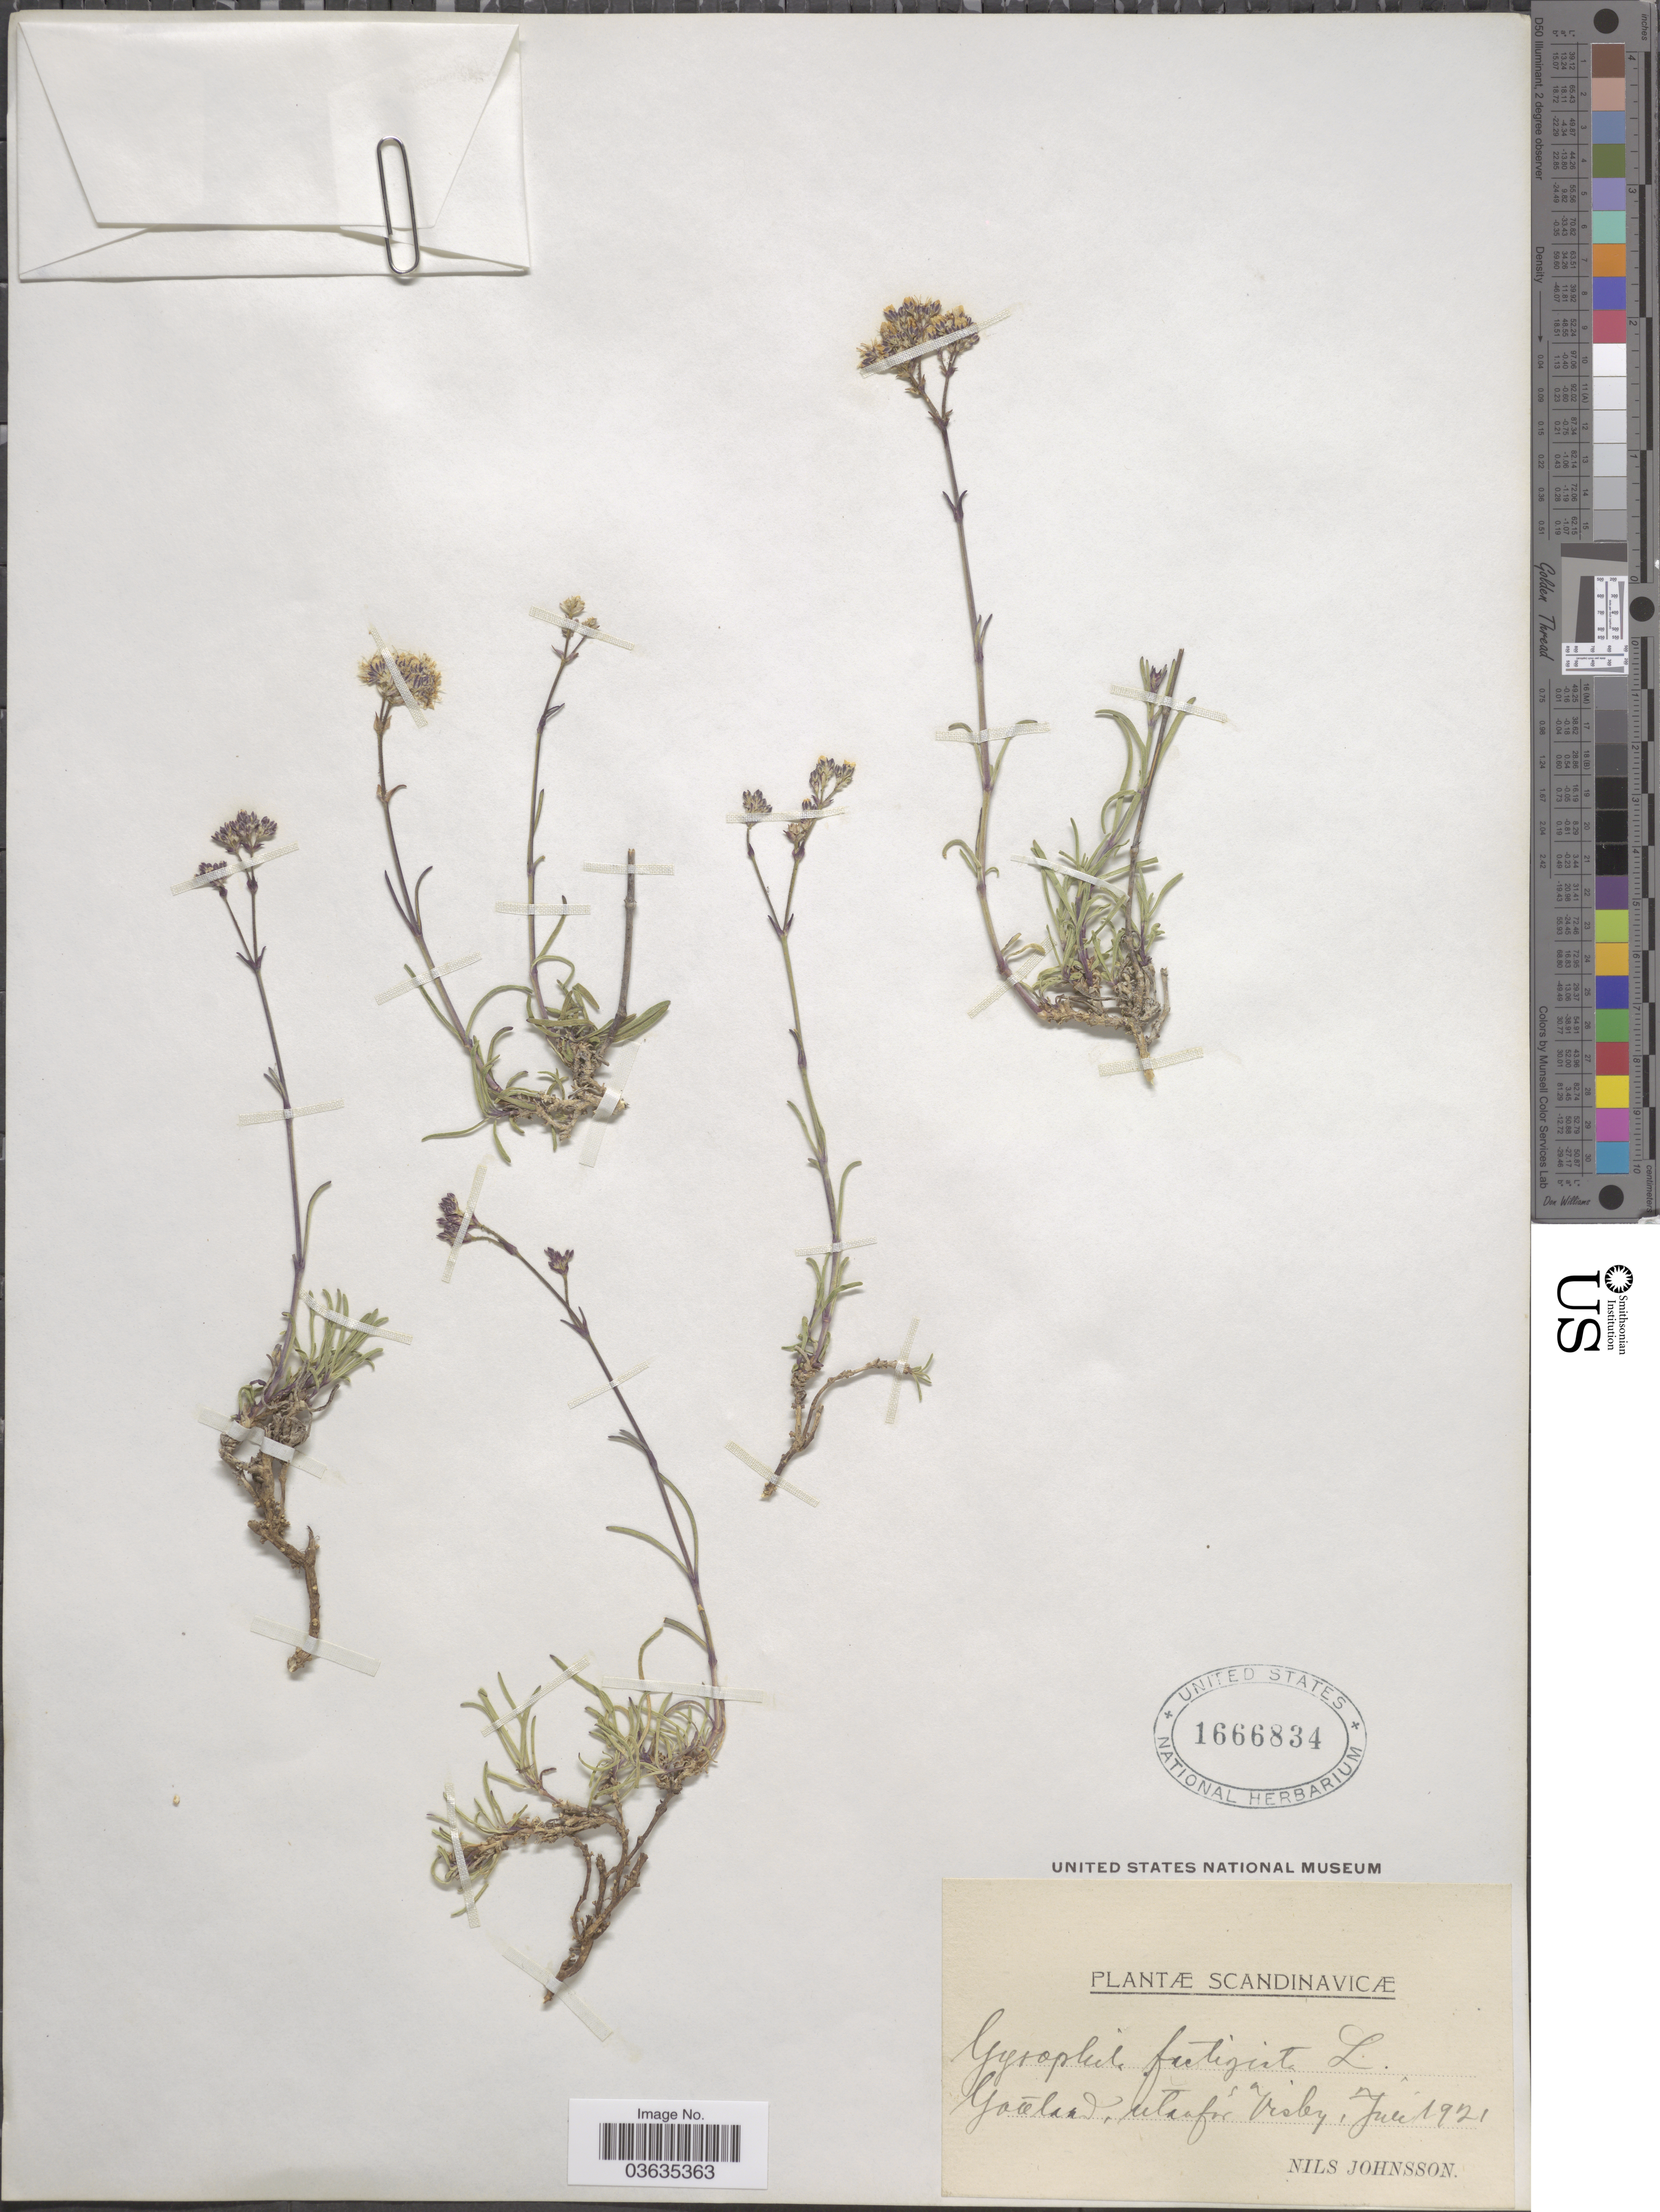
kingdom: Plantae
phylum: Tracheophyta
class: Magnoliopsida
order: Caryophyllales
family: Caryophyllaceae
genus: Gypsophila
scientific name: Gypsophila fastigiata var. fastigiata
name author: L.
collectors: N. Johnsson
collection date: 1921-07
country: Sweden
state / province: Gotland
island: Gotland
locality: Scandinavicæ. Gottland, utaafor [interpreted] Visby.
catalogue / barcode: US 1666834